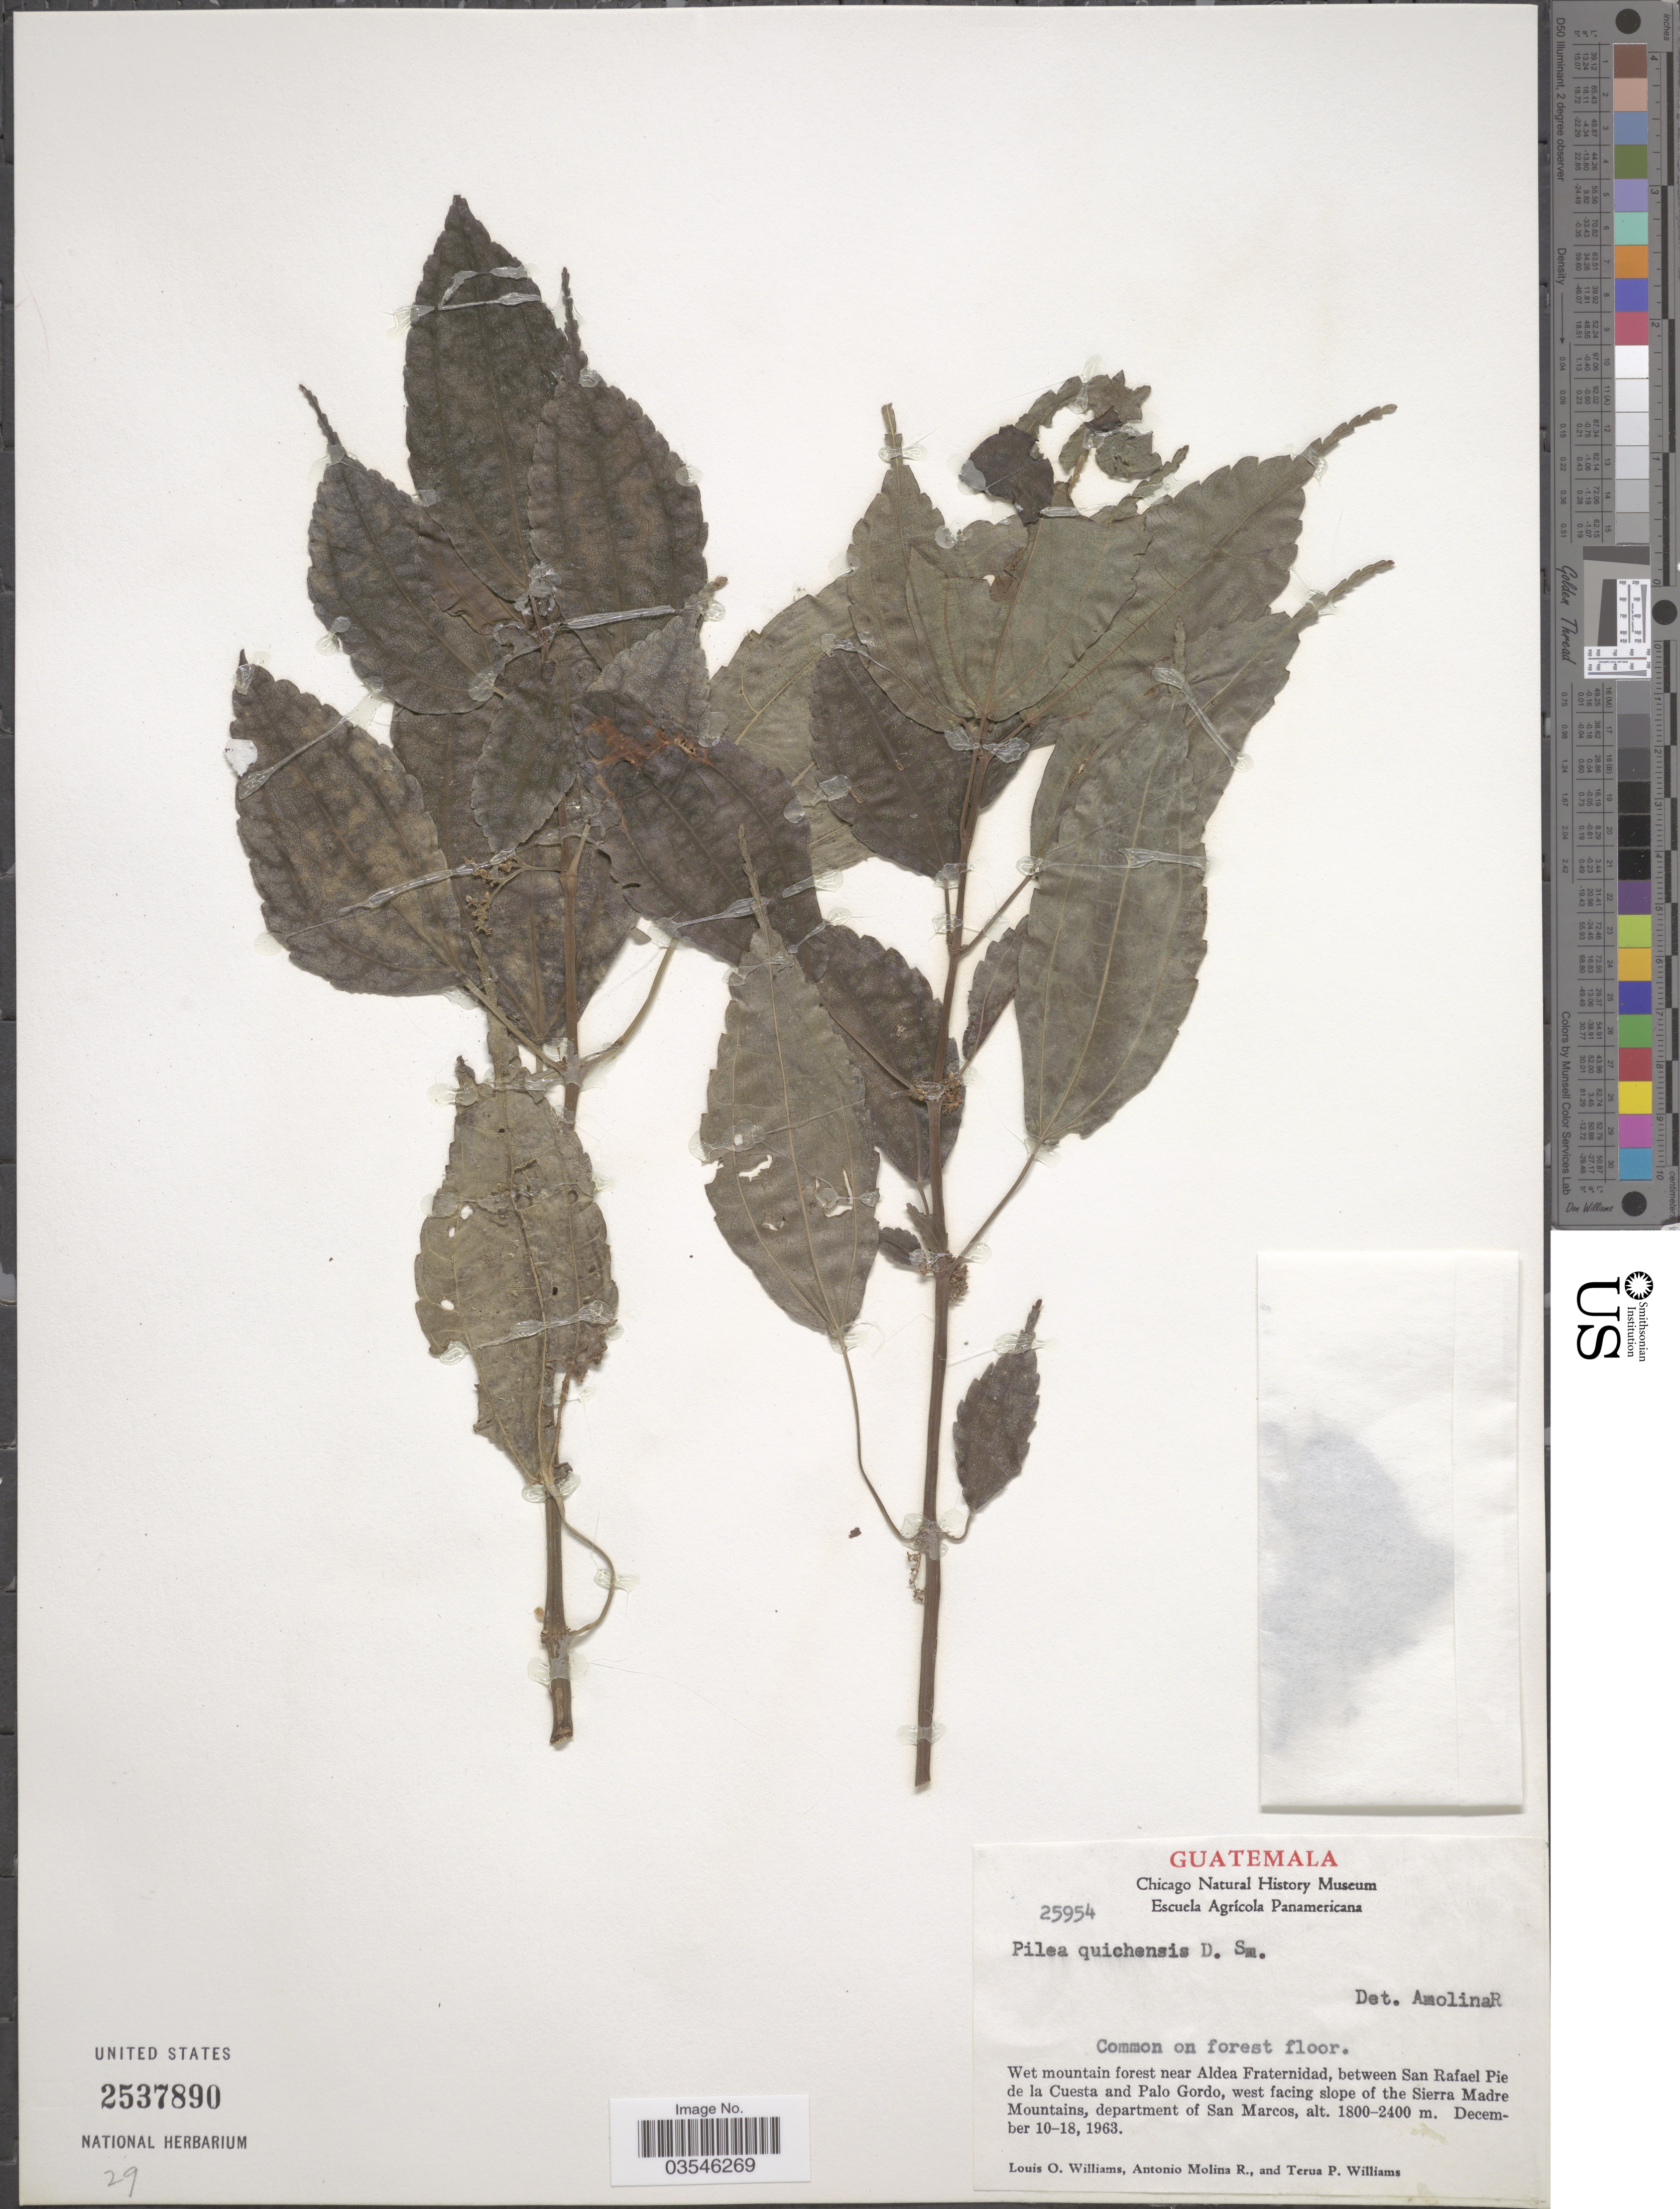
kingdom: Plantae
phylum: Tracheophyta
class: Magnoliopsida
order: Rosales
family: Urticaceae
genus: Pilea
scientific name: Pilea quichensis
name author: Donn. Sm.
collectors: L. O. Williams, A. Molina R. & T. Williams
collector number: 25954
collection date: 1963-12-10/1963-12-18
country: Guatemala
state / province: San Marcos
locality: Wet mountain forest near Aldea Fraternidad, between San Rafael Pie de la Cuesta and Palo Gordo, west facing slope of the Sierra Madre Mountains, department of San Marcos.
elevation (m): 1800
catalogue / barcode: US 2537890